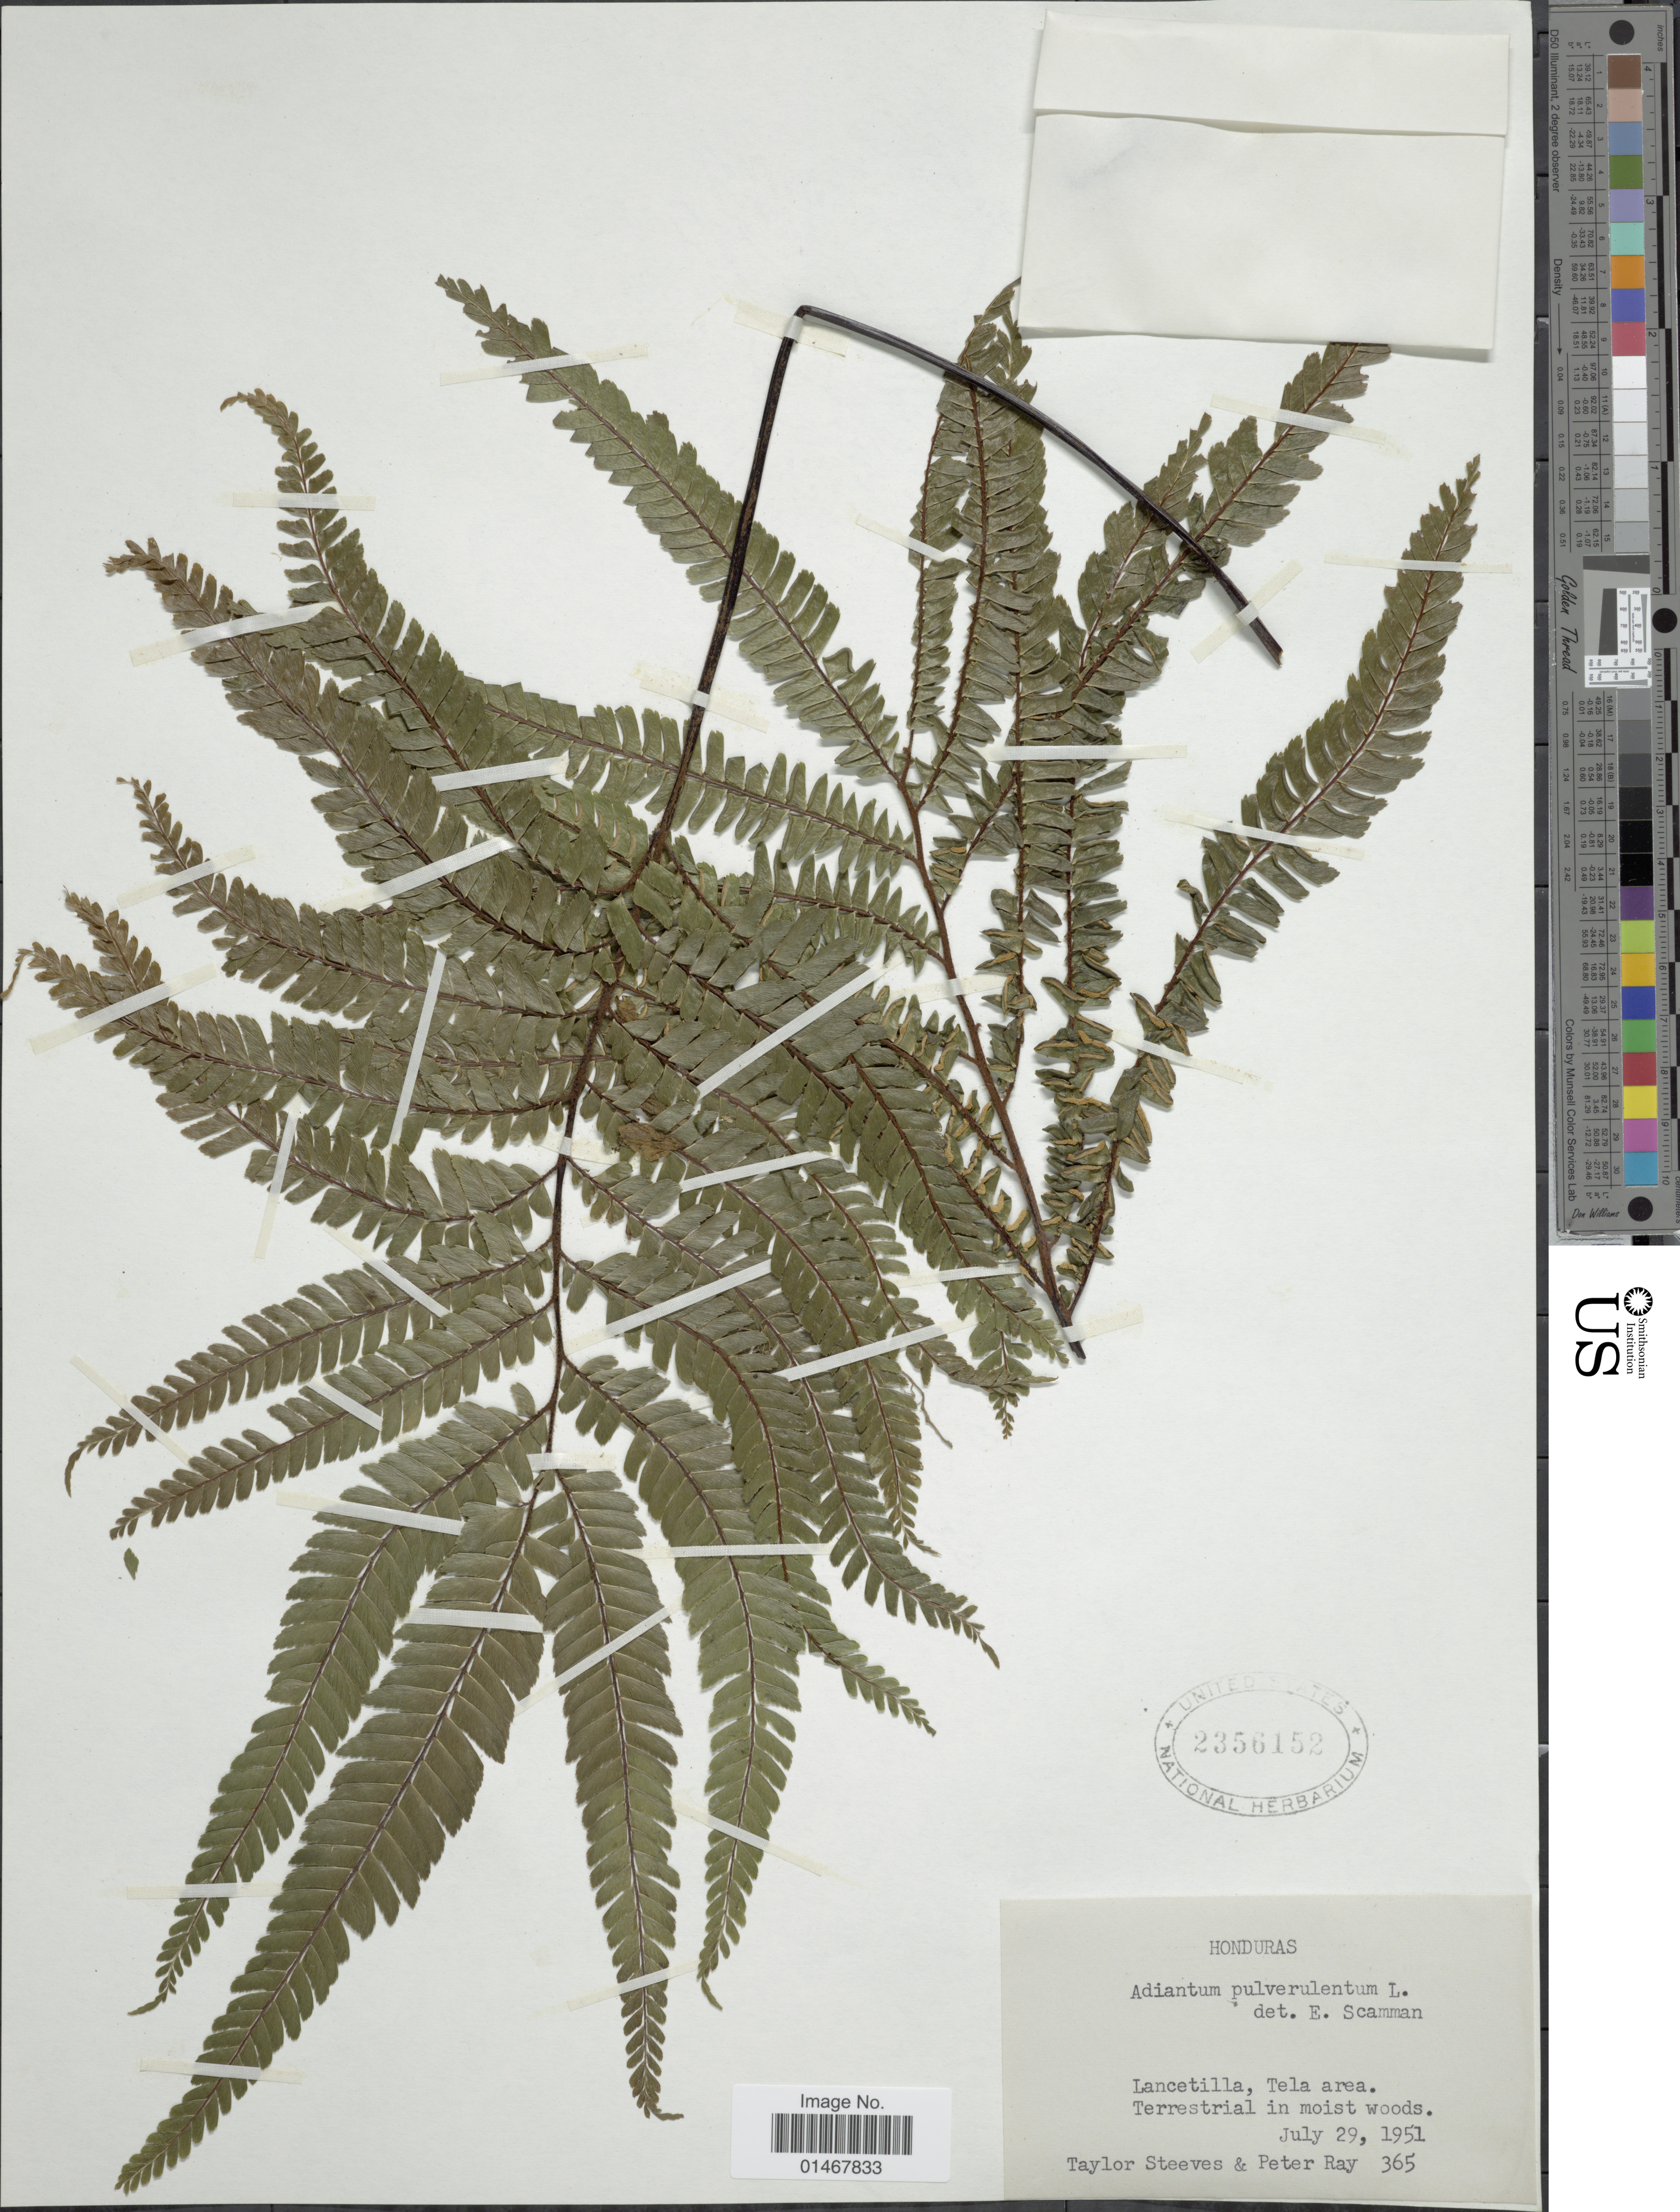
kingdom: Plantae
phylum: Tracheophyta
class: Polypodiopsida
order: Polypodiales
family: Pteridaceae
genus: Adiantum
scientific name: Adiantum pulverulentum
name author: L.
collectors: T. Steeves & P. Ray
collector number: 365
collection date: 1951-07-29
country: Honduras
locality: Lancetilla, Tela area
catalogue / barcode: US 2356152